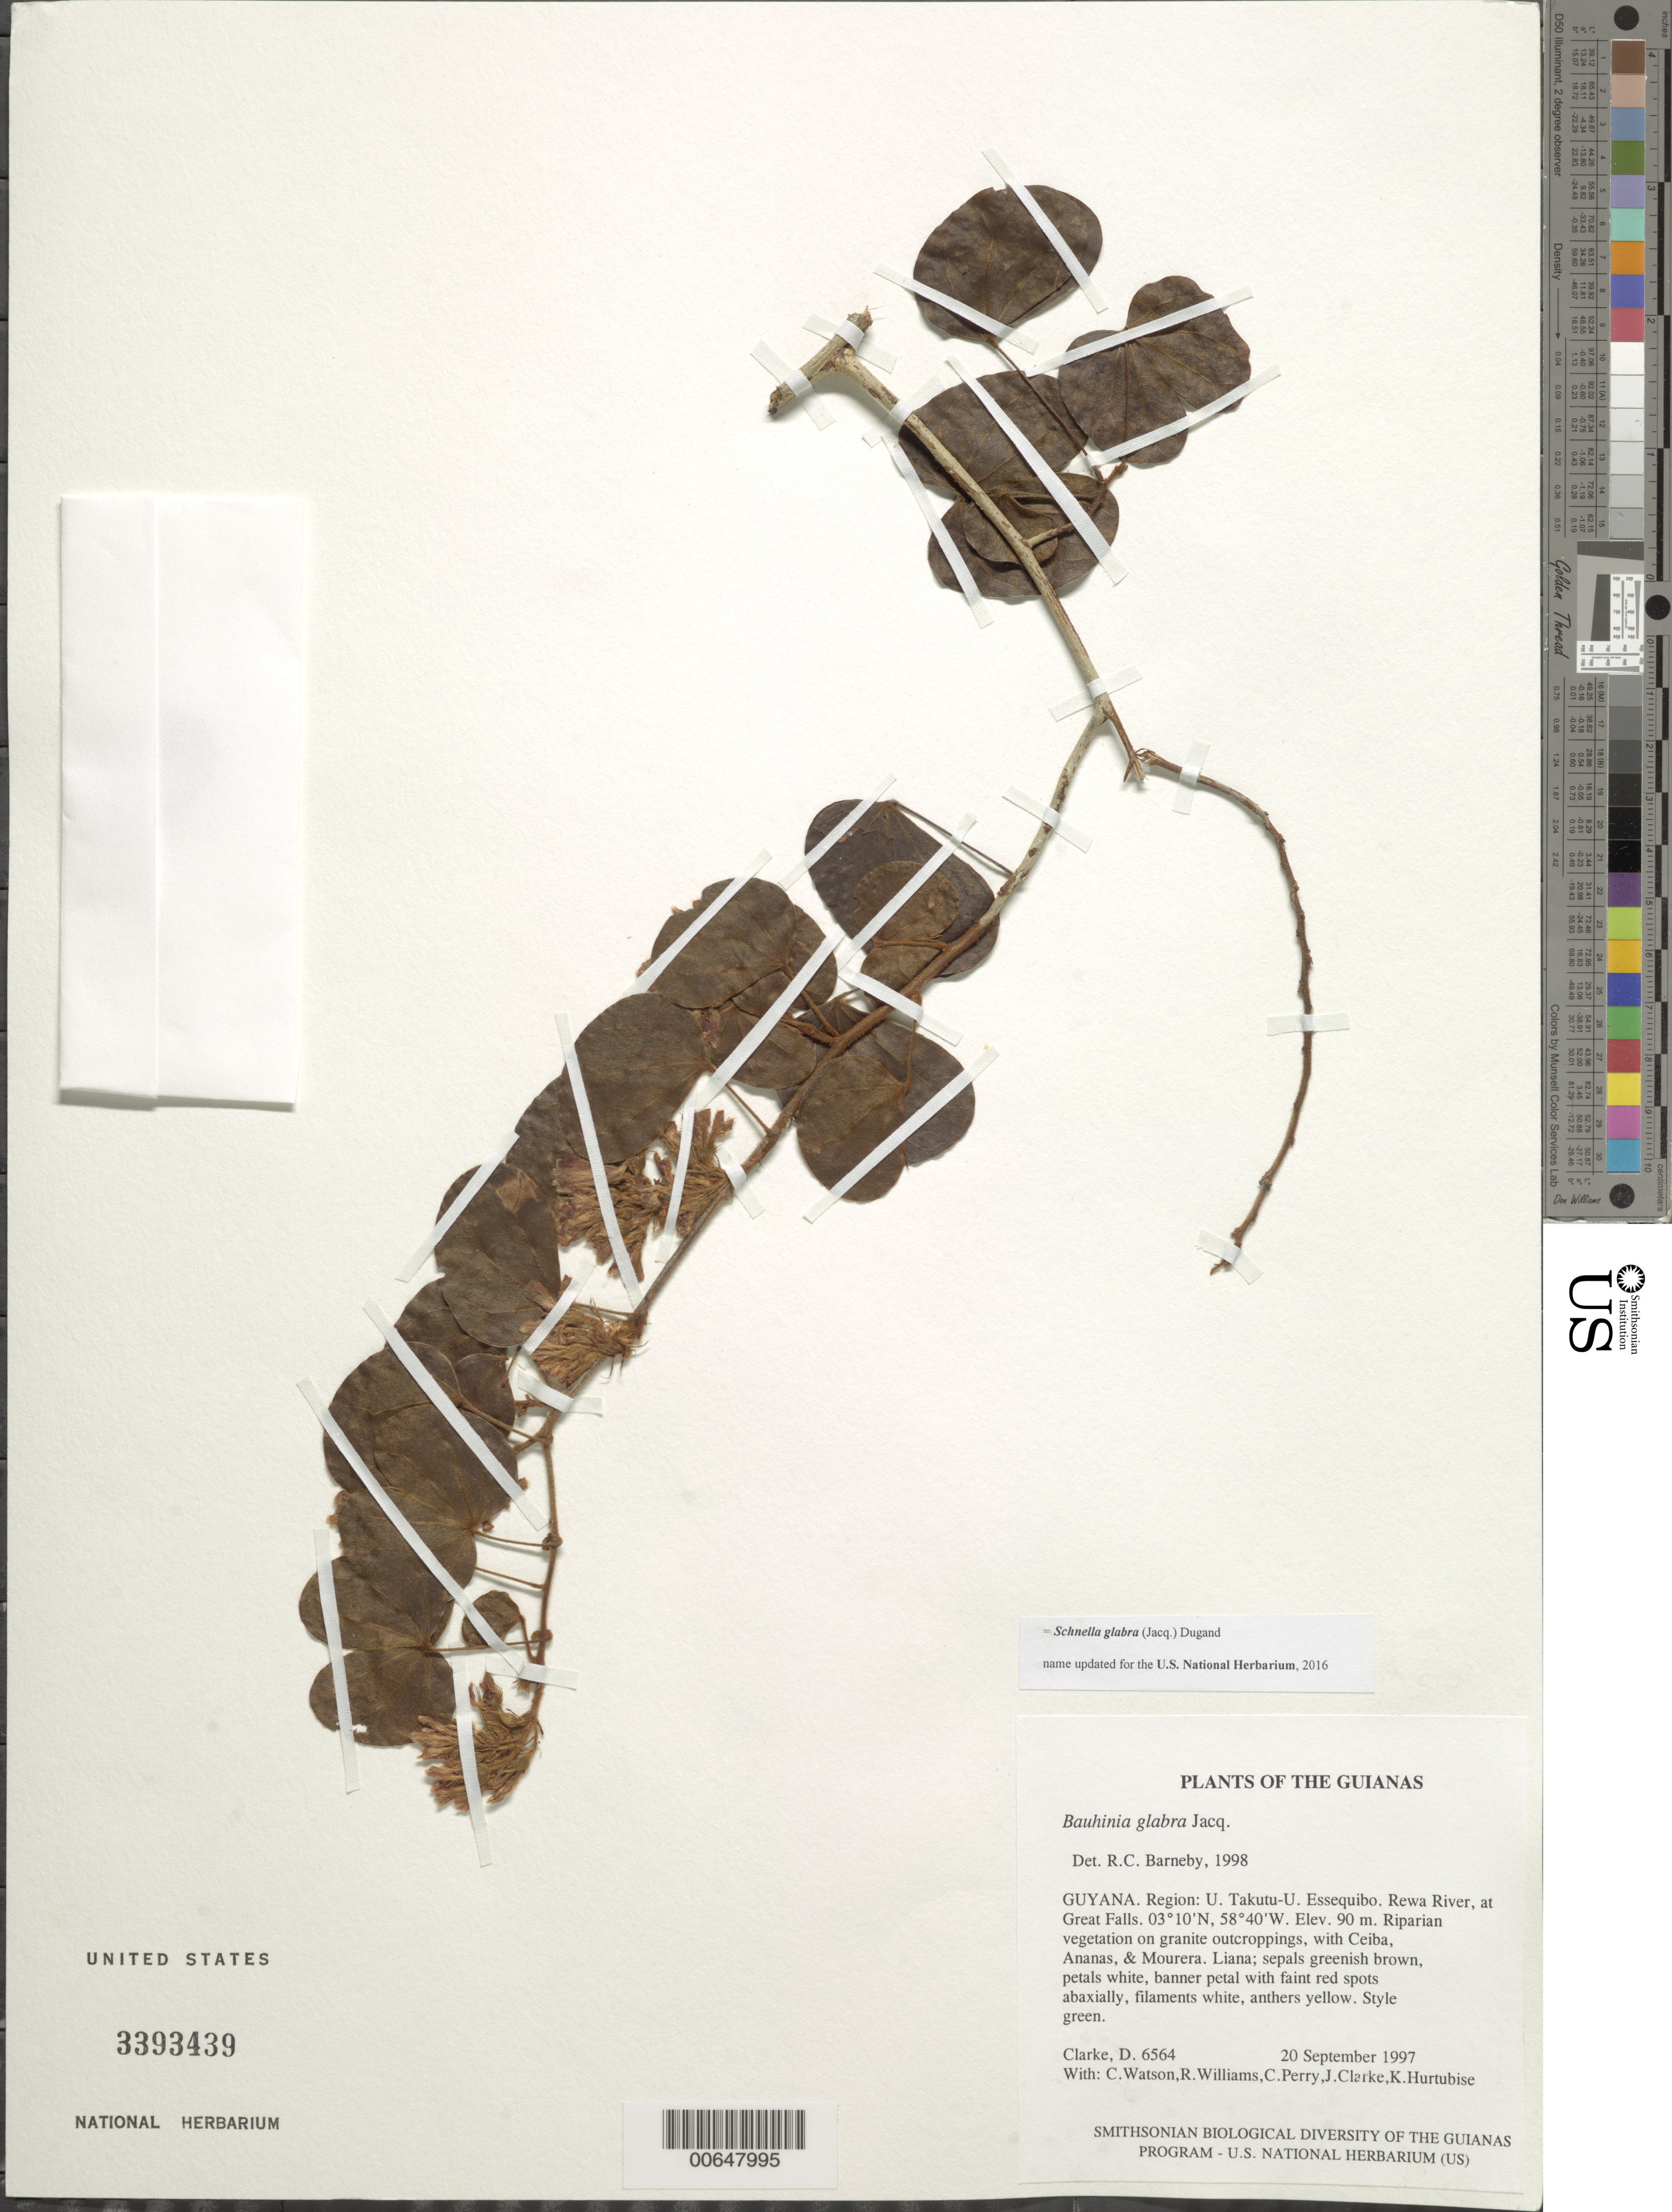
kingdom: Plantae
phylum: Tracheophyta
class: Magnoliopsida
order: Fabales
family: Fabaceae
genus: Schnella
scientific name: Schnella glabra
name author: (Jacq.) Dugand G.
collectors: H. D. Clarke, C. Watson, R. Williams, C. Perry, J. Clarke & K. Hurtubise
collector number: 6564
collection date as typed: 20 September 1997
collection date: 1997-09-20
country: Guyana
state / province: U. Takutu-U. Essequibo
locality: Rewa River, at Great Falls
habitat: Riparian vegetation on granite outcroppings, with Ceiba, Ananas, & Mourera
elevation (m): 90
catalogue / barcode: US 3393439